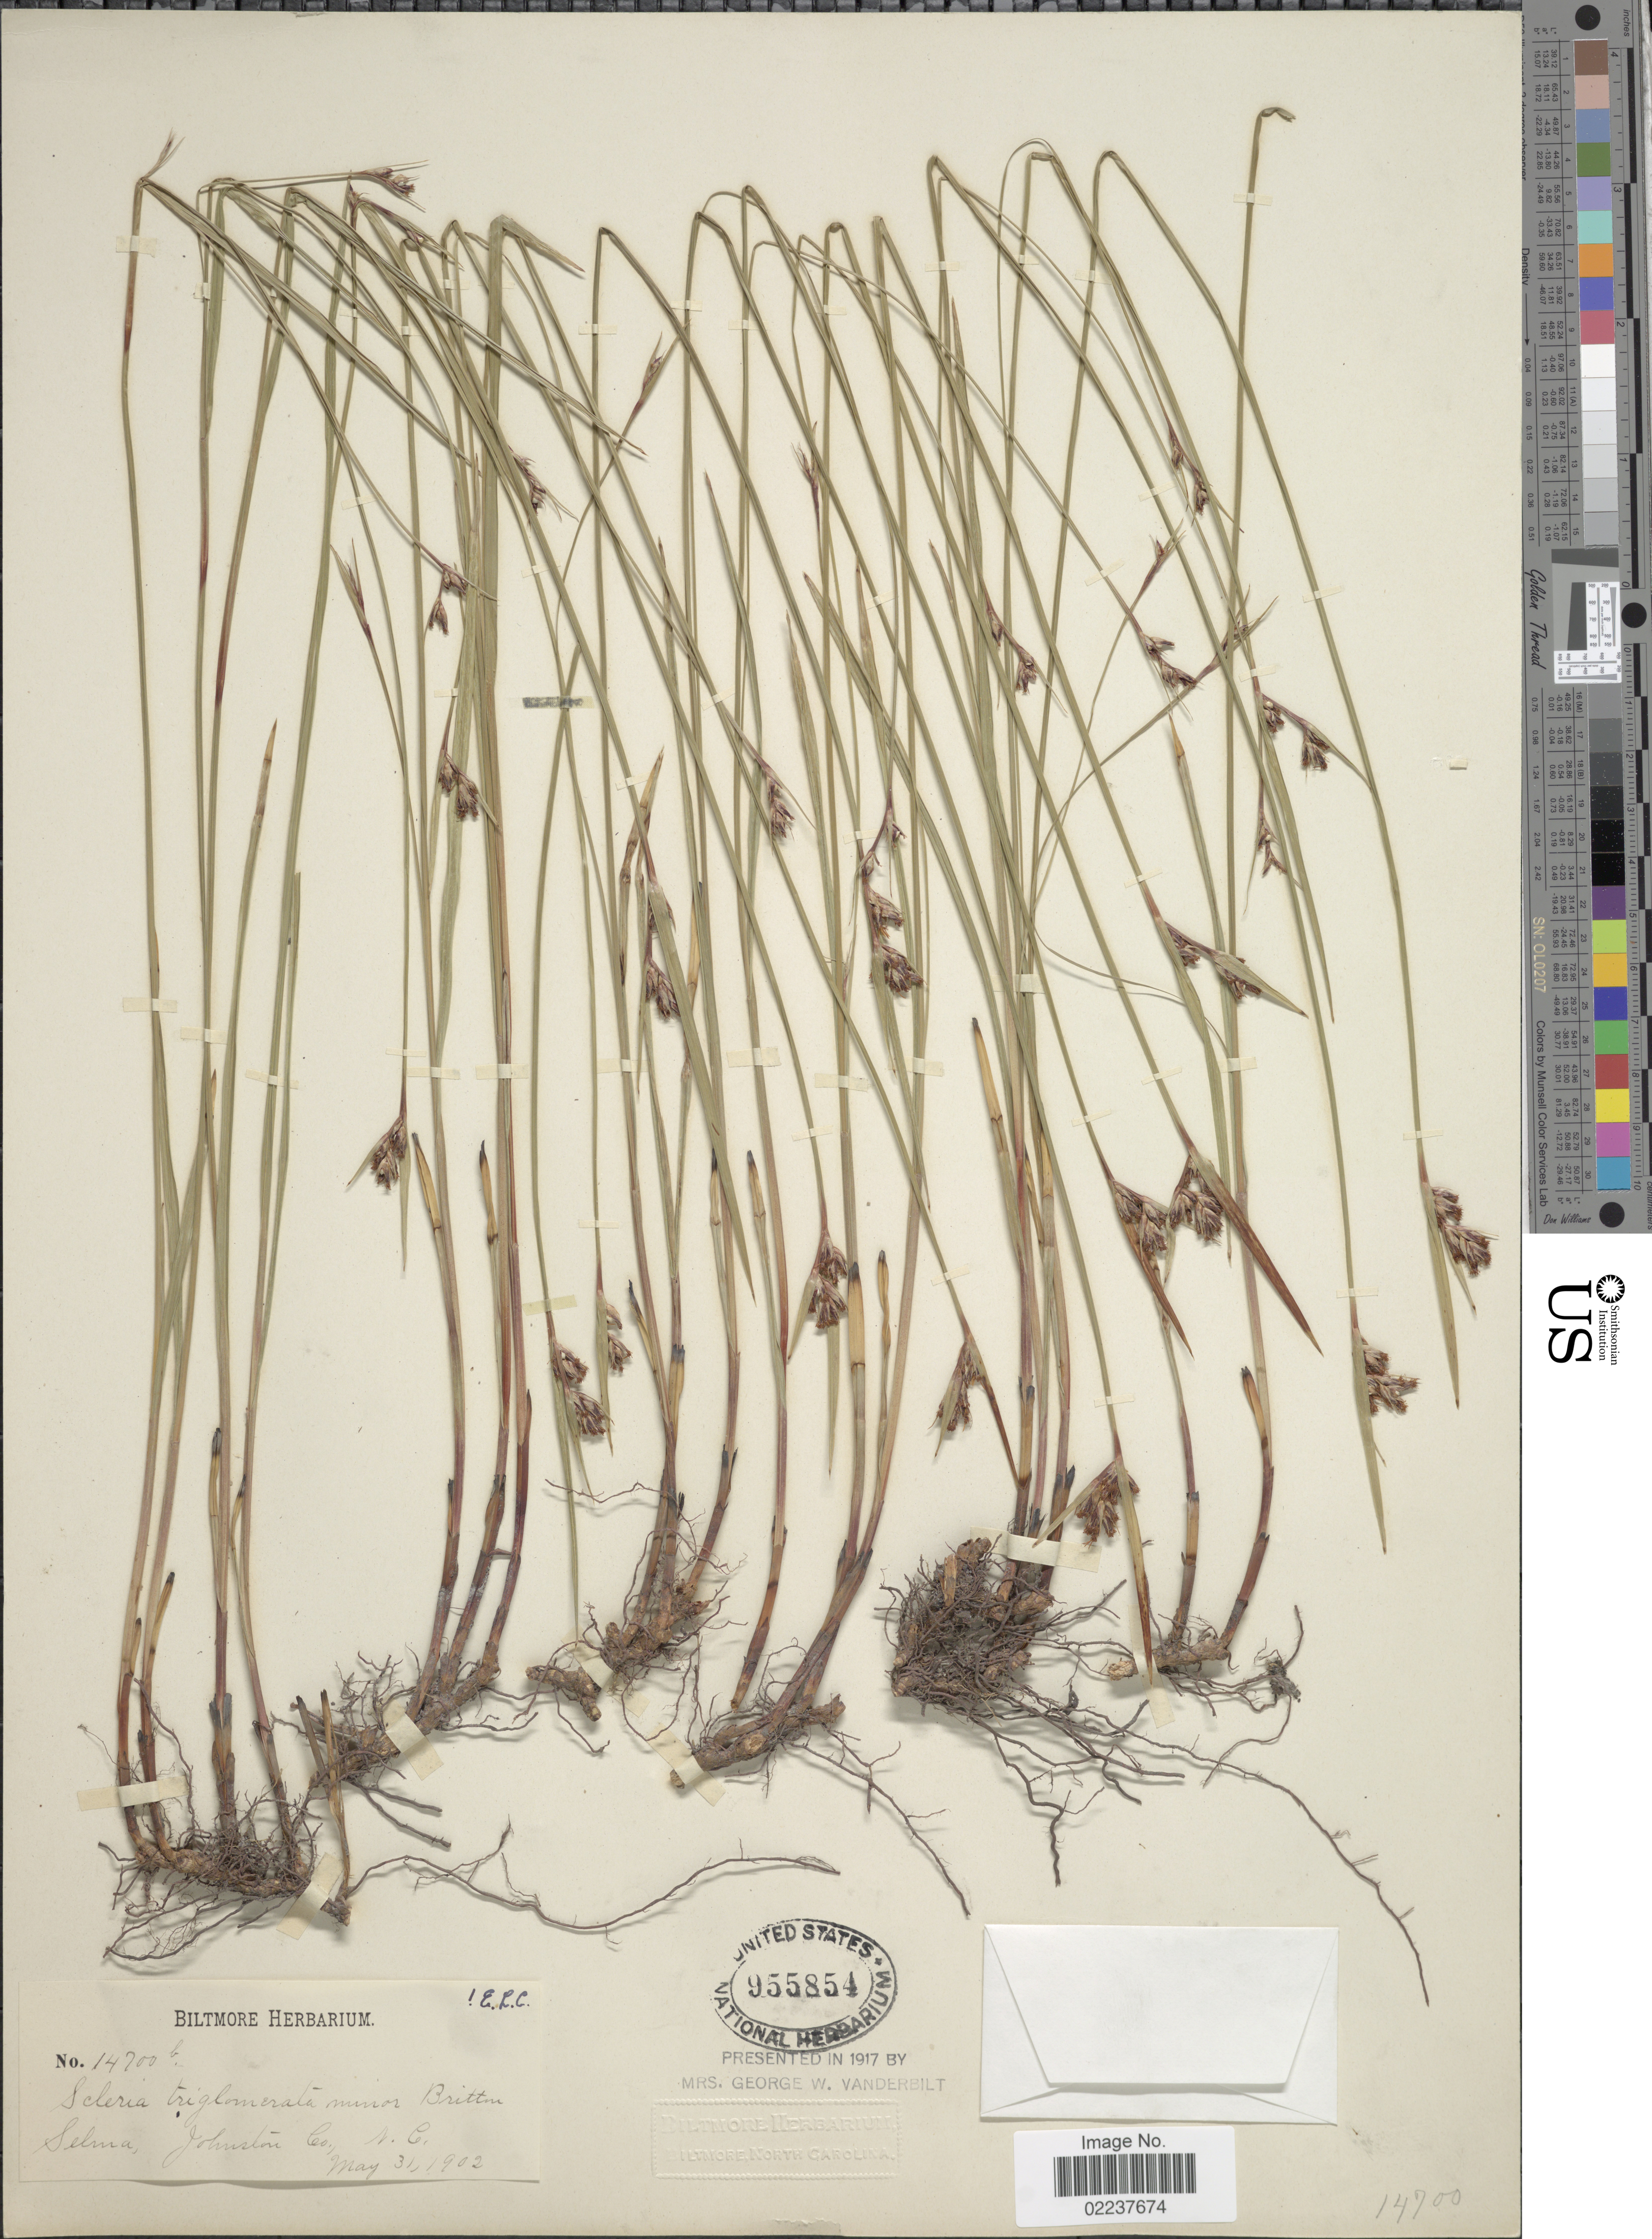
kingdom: Plantae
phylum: Tracheophyta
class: Liliopsida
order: Poales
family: Cyperaceae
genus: Scleria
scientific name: Scleria triglomerata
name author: Michx.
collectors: ex herb. Biltmore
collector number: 14700b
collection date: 1902-05-31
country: United States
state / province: North Carolina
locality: Selma, Johnston Co.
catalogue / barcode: US 955854